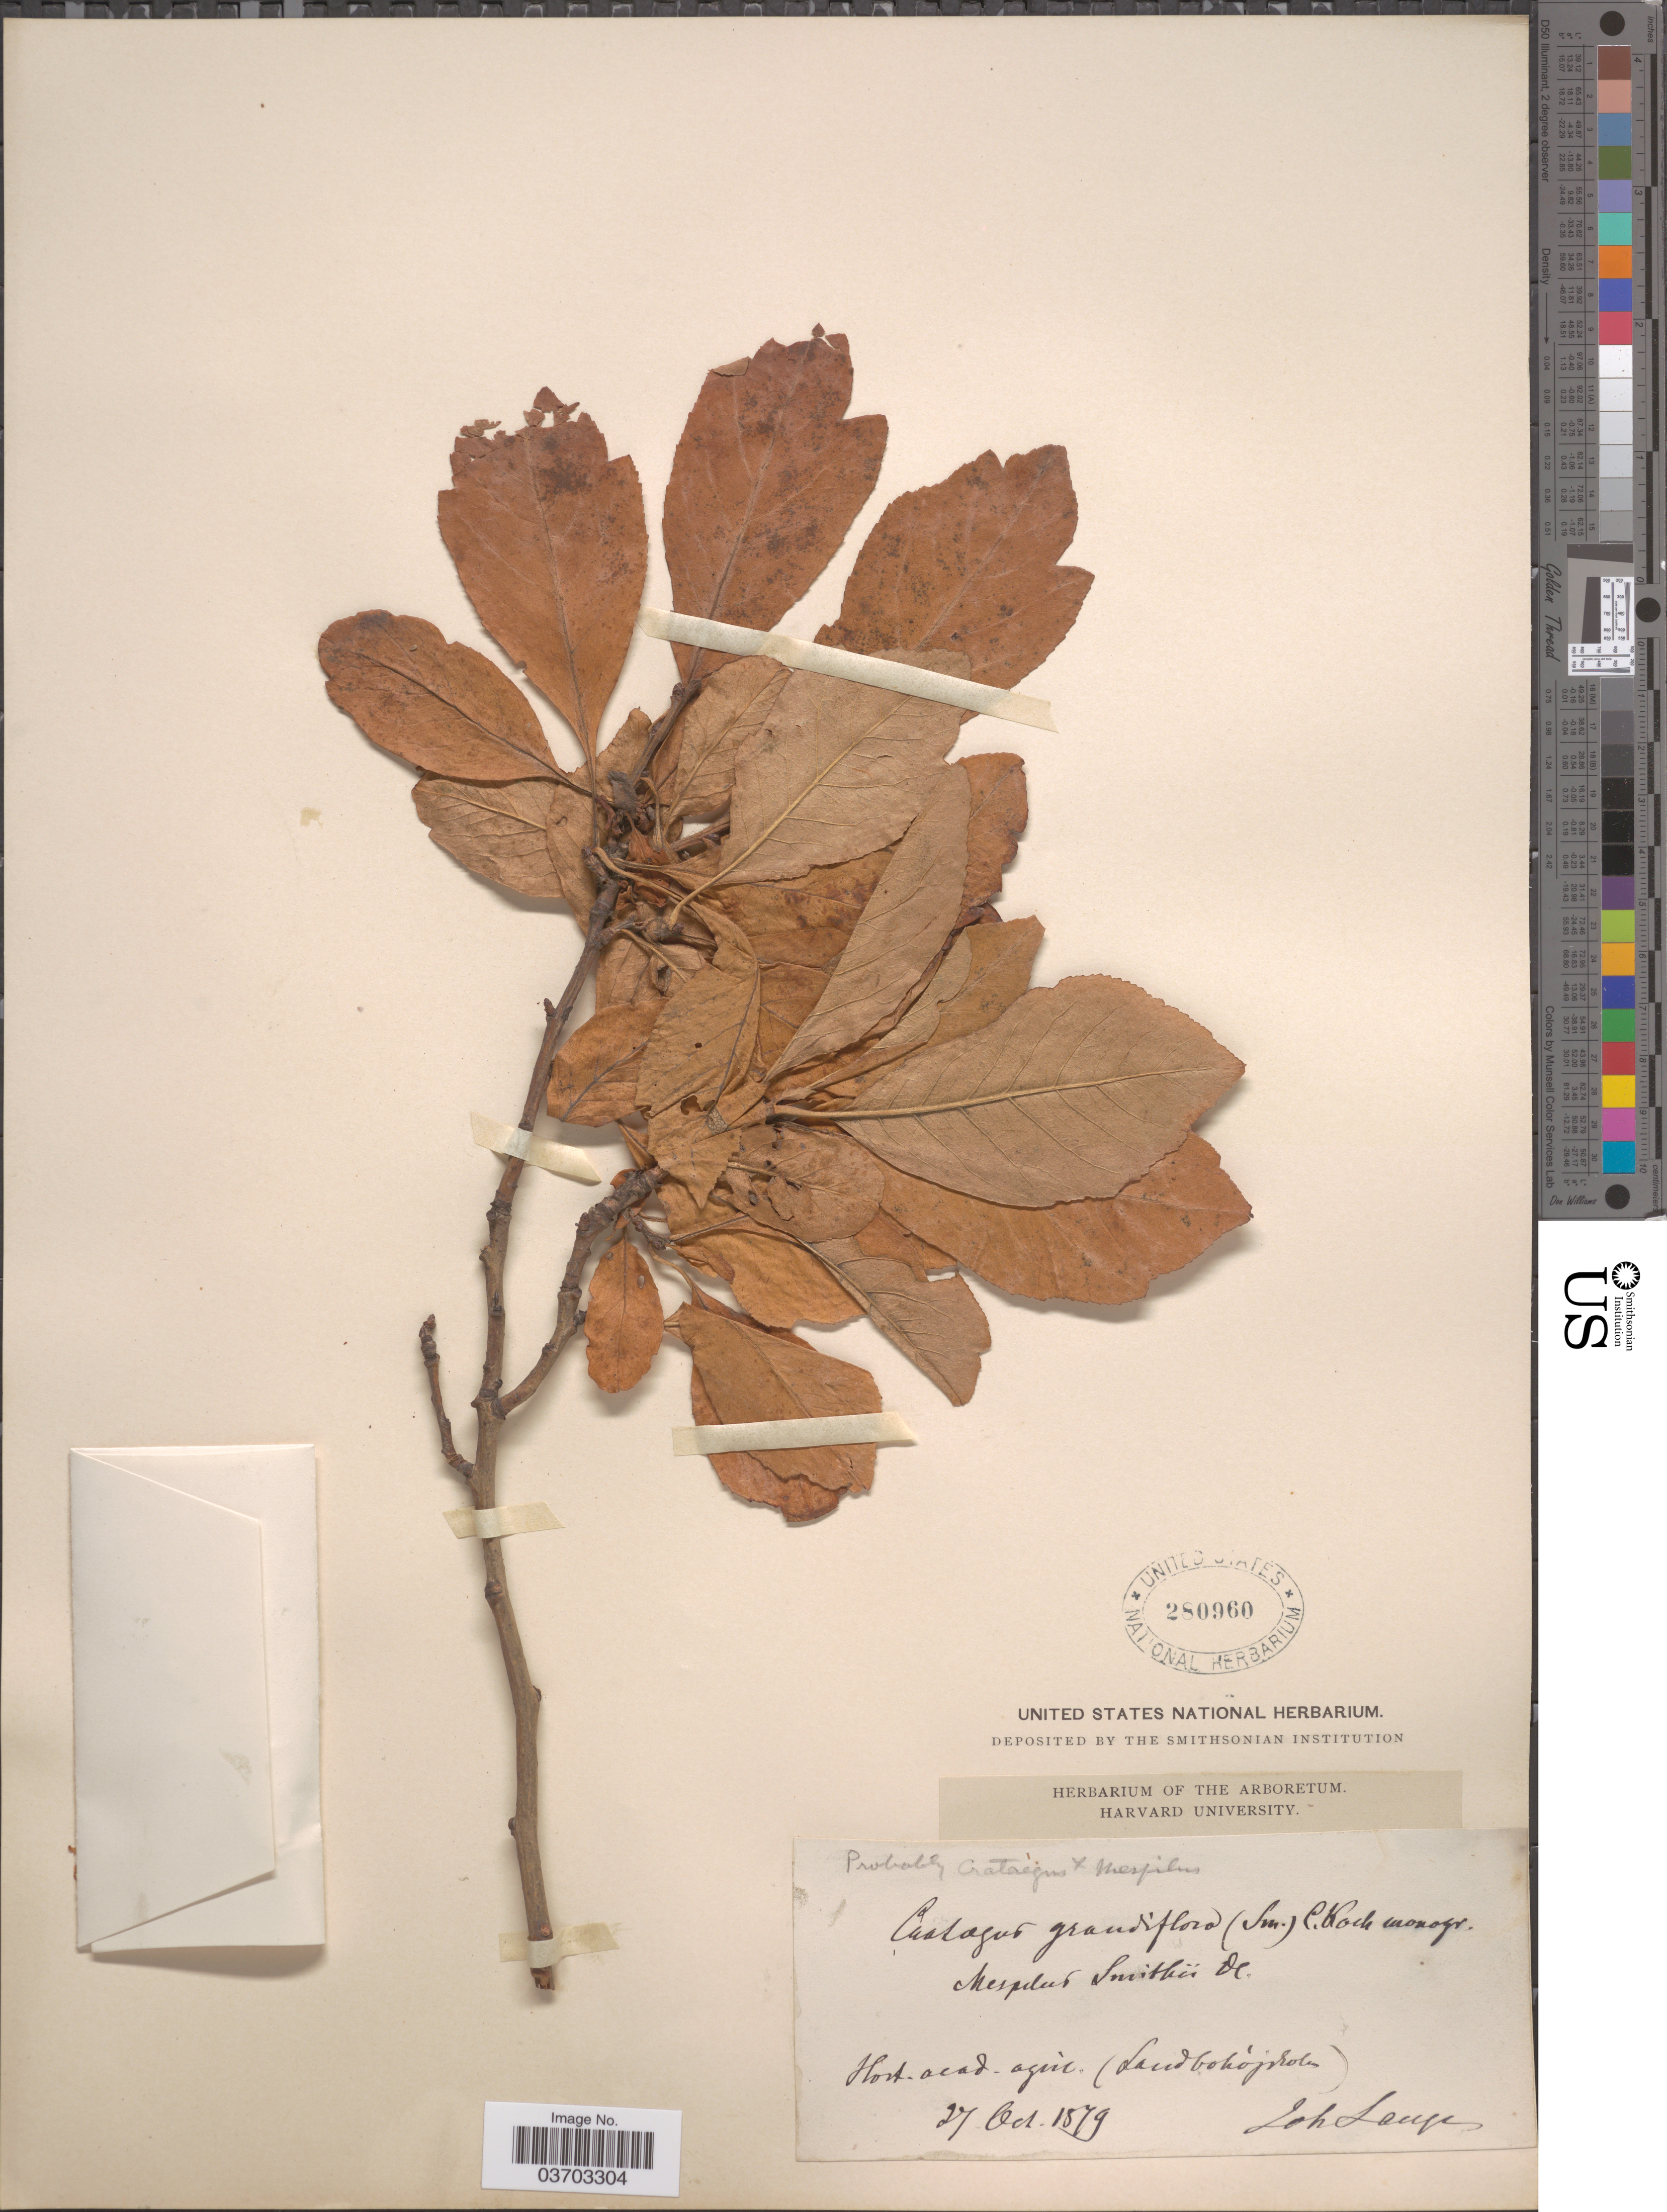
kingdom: Plantae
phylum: Tracheophyta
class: Magnoliopsida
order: Rosales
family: Rosaceae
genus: Crataegus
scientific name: Crataegus grandifolia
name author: J.B. Phipps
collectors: J. M. C. Lange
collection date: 1879-10-27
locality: Hort. acad. agric. (Landbohójdolen [interpreted]).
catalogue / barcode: US 280960